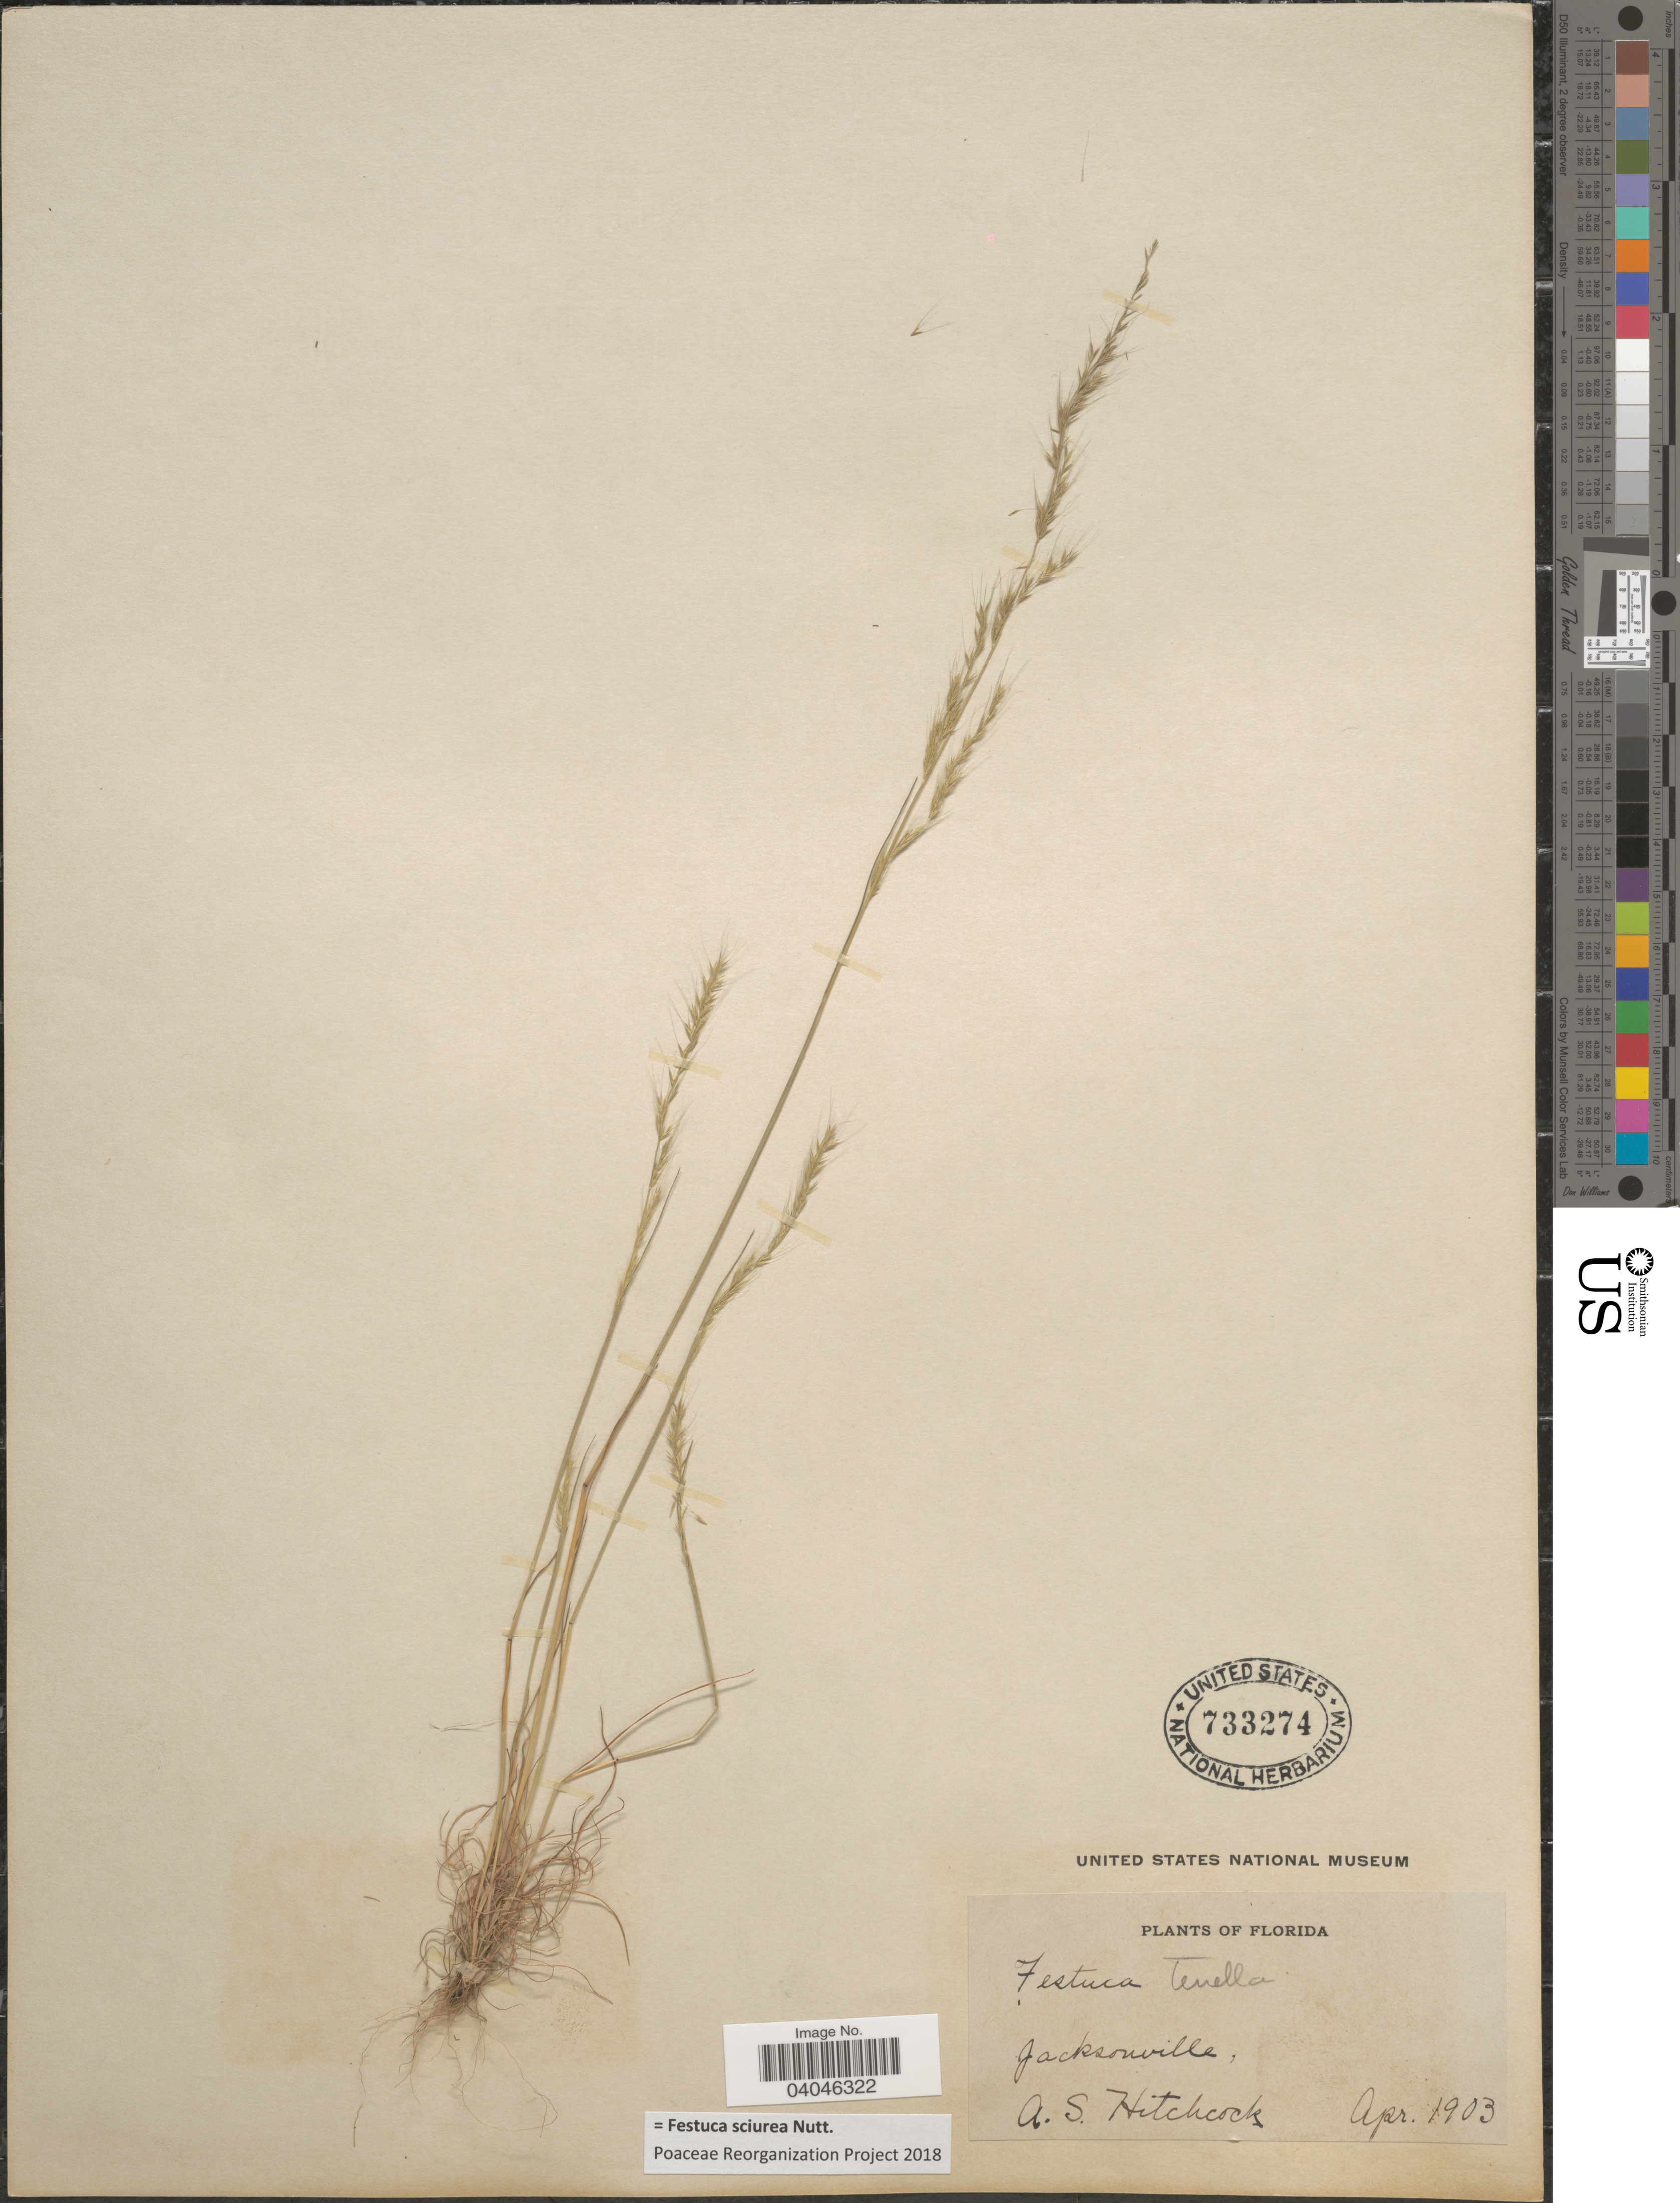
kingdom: Plantae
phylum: Tracheophyta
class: Liliopsida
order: Poales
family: Poaceae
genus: Festuca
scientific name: Festuca sciurea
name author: Nutt.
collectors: A. S. Hitchcock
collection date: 1903-04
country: United States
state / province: Florida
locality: Jacksonville.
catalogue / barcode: US 733274